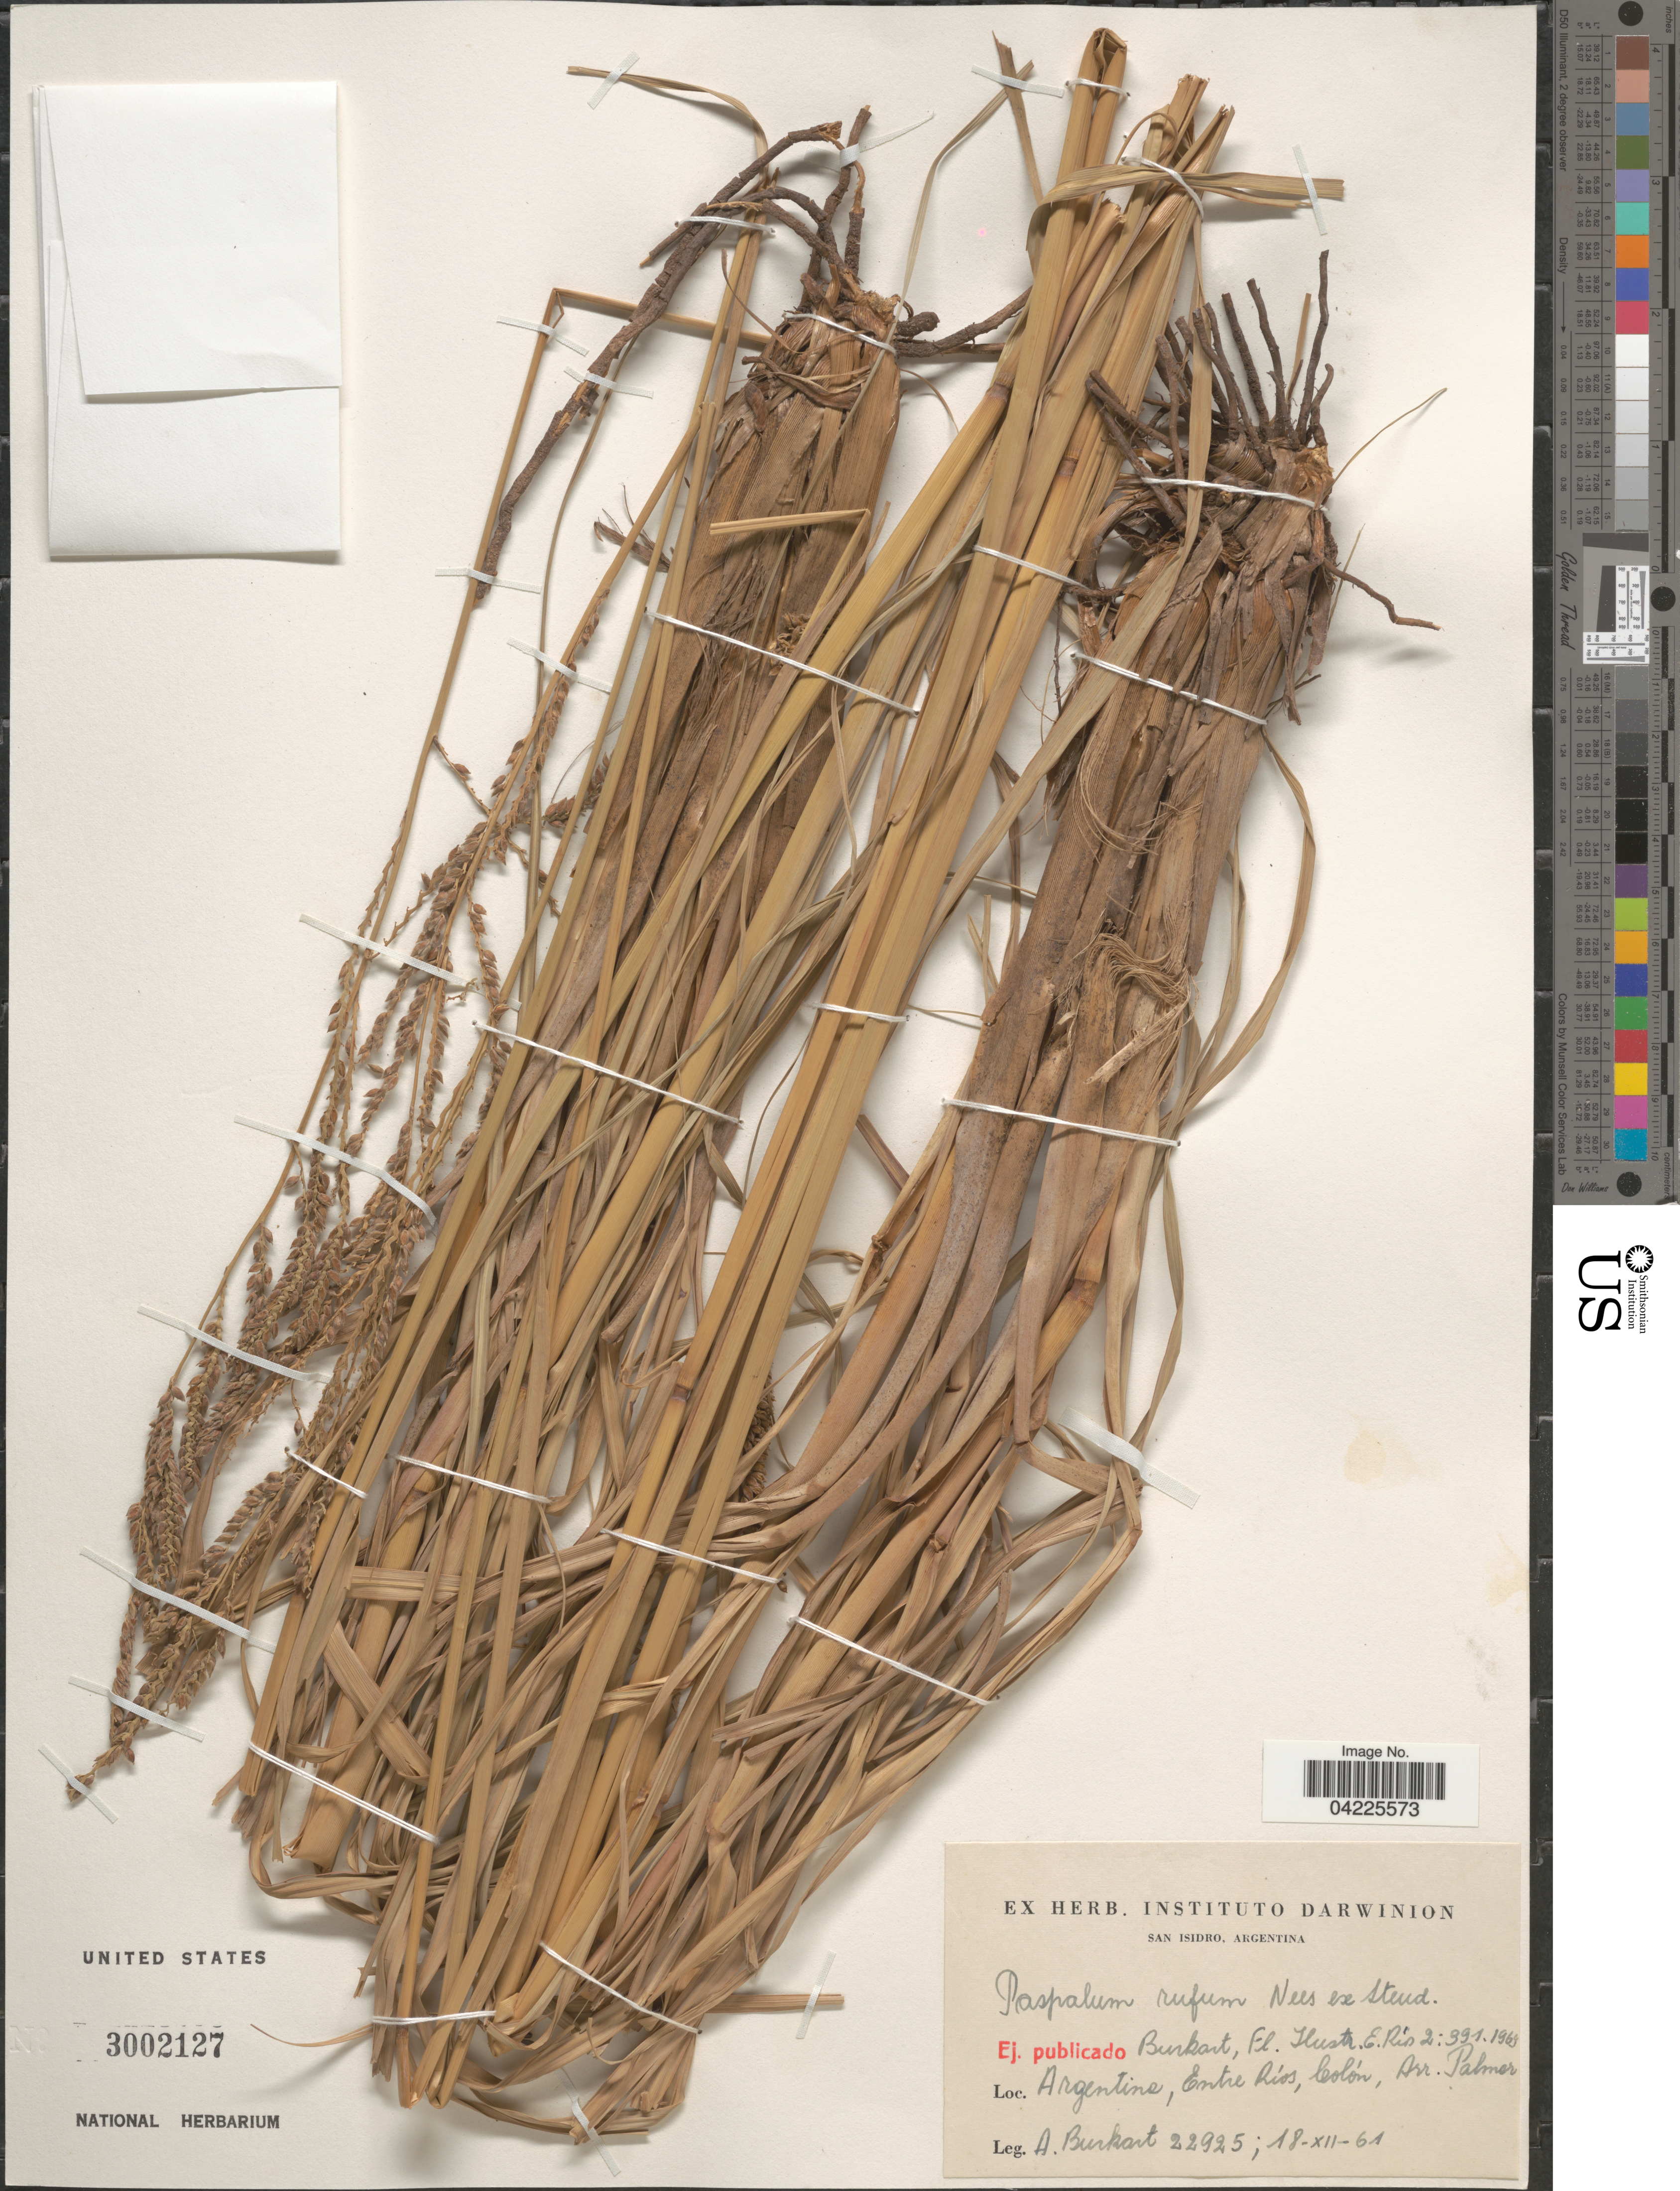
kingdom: Plantae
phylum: Tracheophyta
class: Liliopsida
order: Poales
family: Poaceae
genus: Paspalum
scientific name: Paspalum rufum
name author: Nees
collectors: A. E. Burkart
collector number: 22925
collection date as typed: Transcribed d/m/y: 18/12/61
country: Argentina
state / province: Entre Rios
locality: Colón, Arr. Palmar.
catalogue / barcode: US 3002127